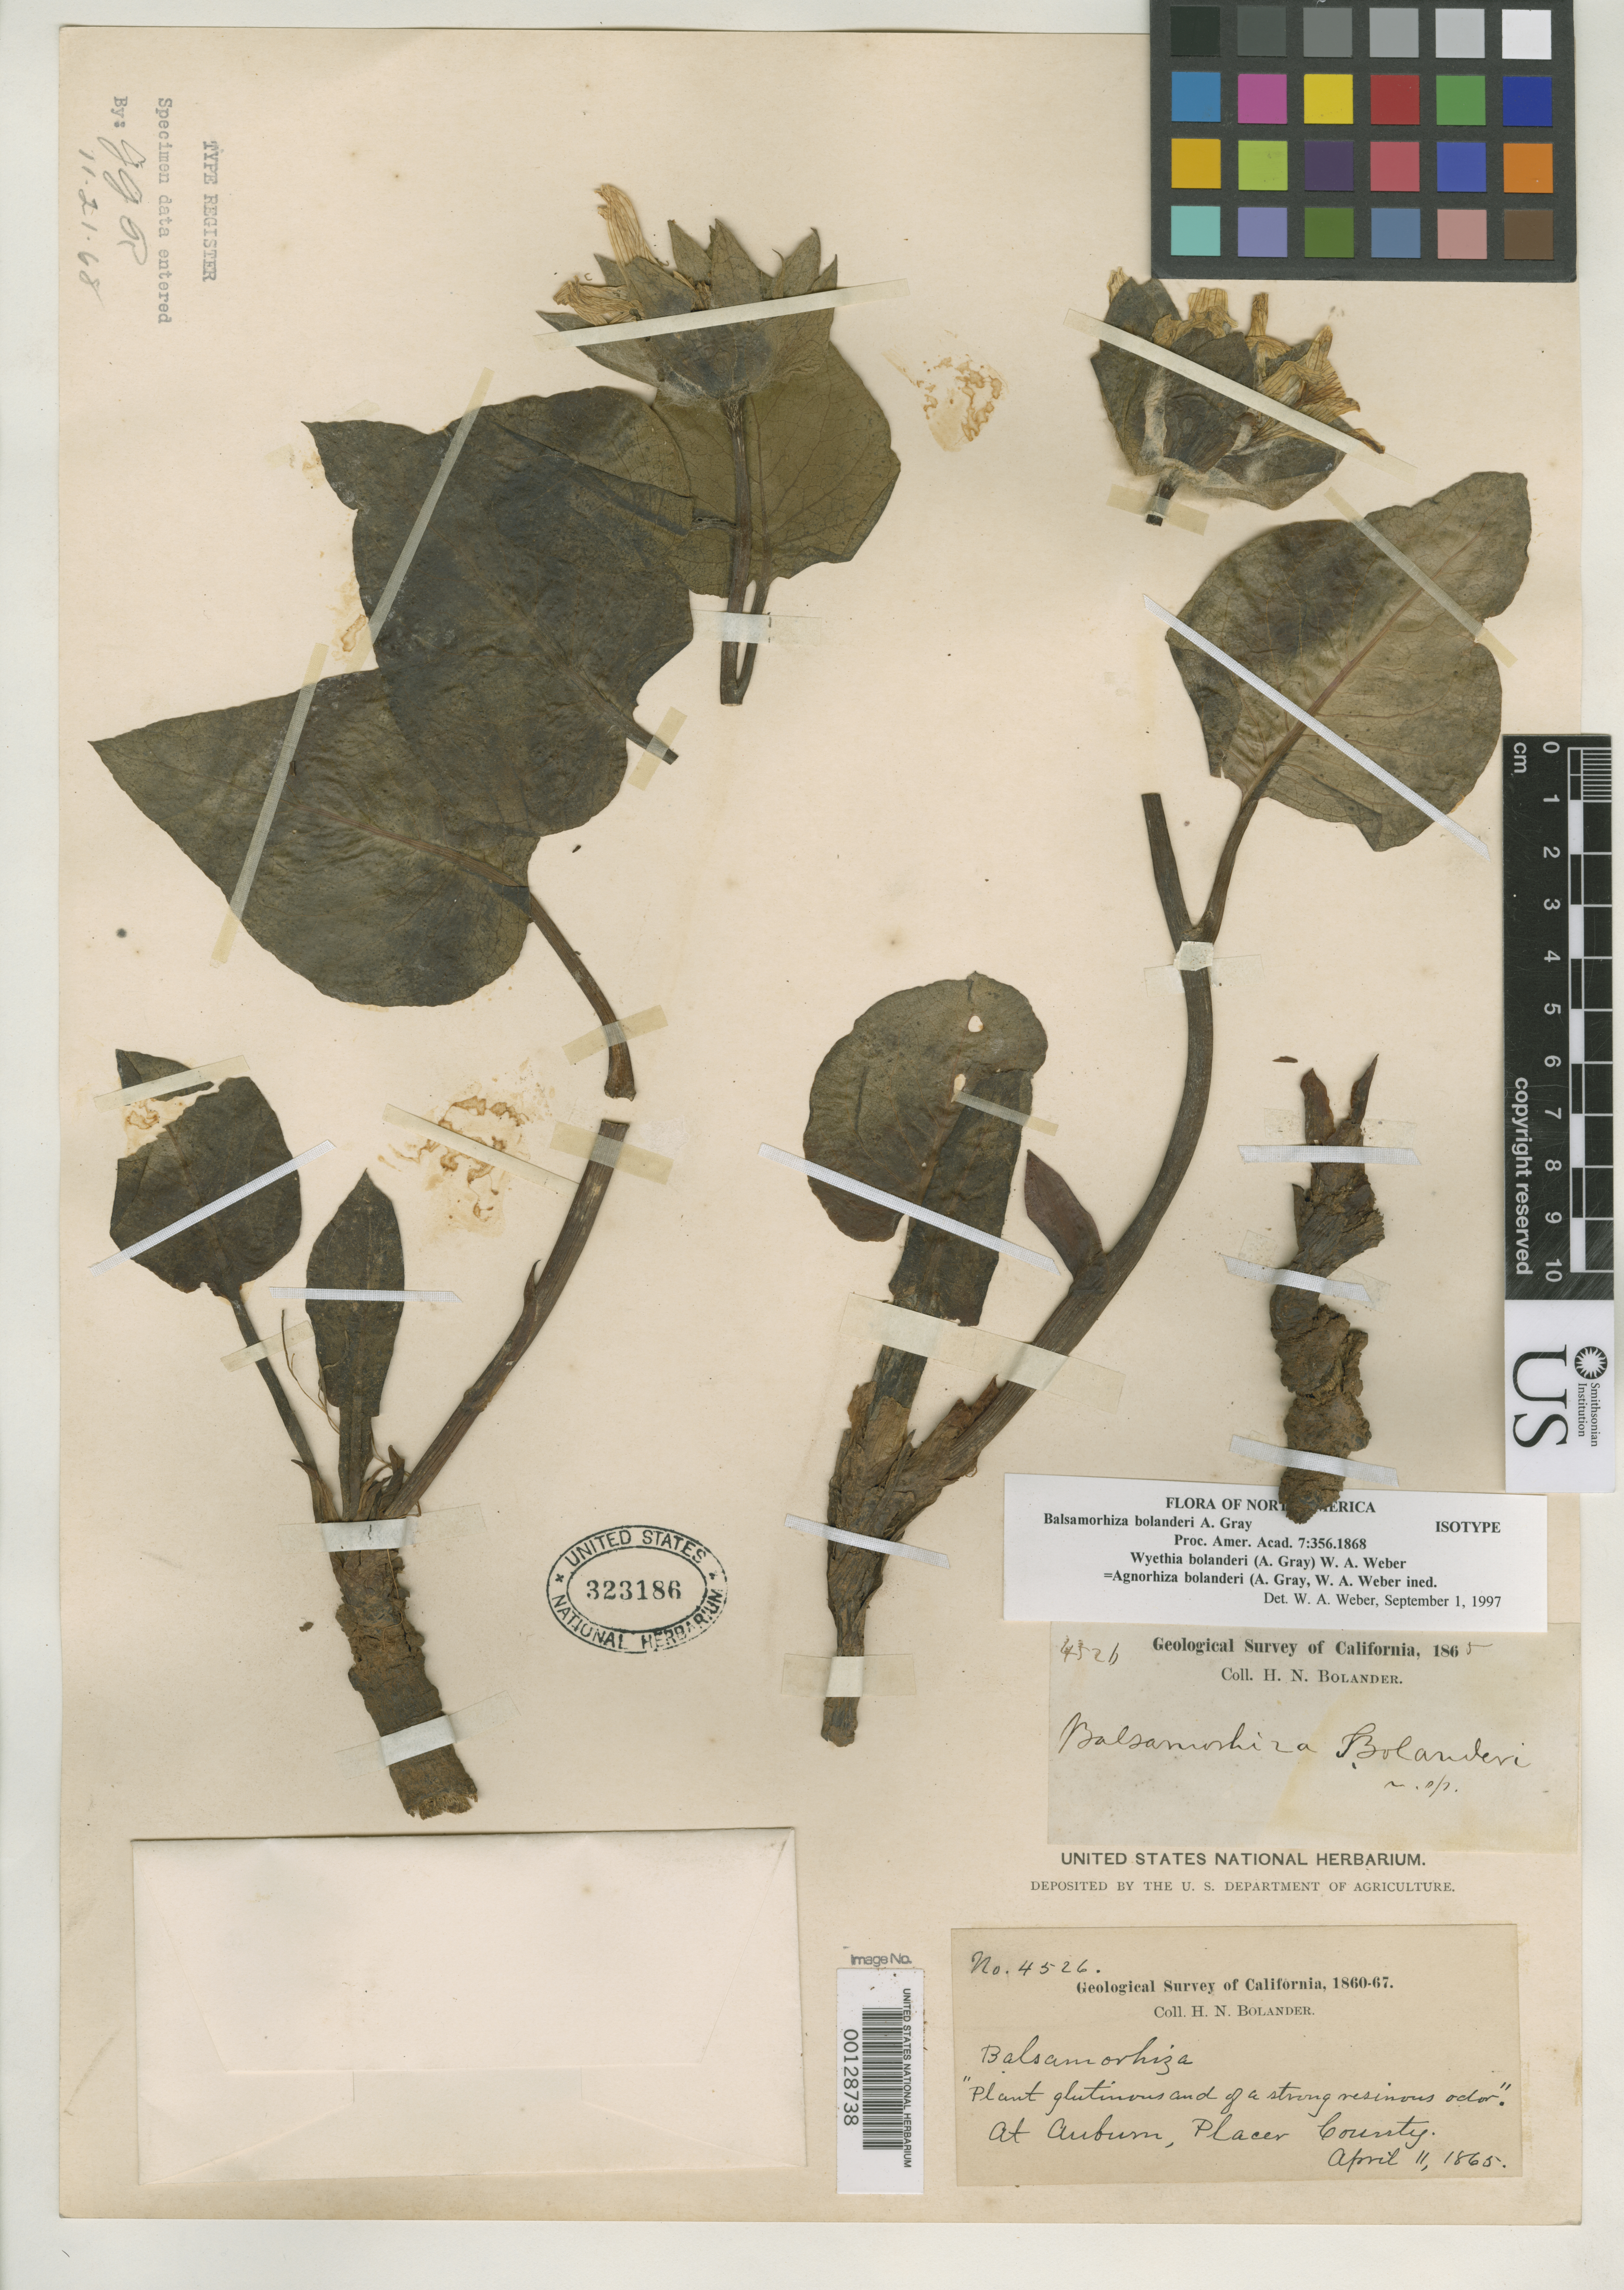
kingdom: Plantae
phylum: Tracheophyta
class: Magnoliopsida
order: Asterales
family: Asteraceae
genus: Balsamorhiza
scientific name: Balsamorhiza bolanderi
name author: A. Gray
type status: Isotype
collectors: H. Bolander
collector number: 4526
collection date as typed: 11 Apr 1865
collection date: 1865-04-11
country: United States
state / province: California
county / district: Placer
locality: Auburn.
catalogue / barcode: US 323186